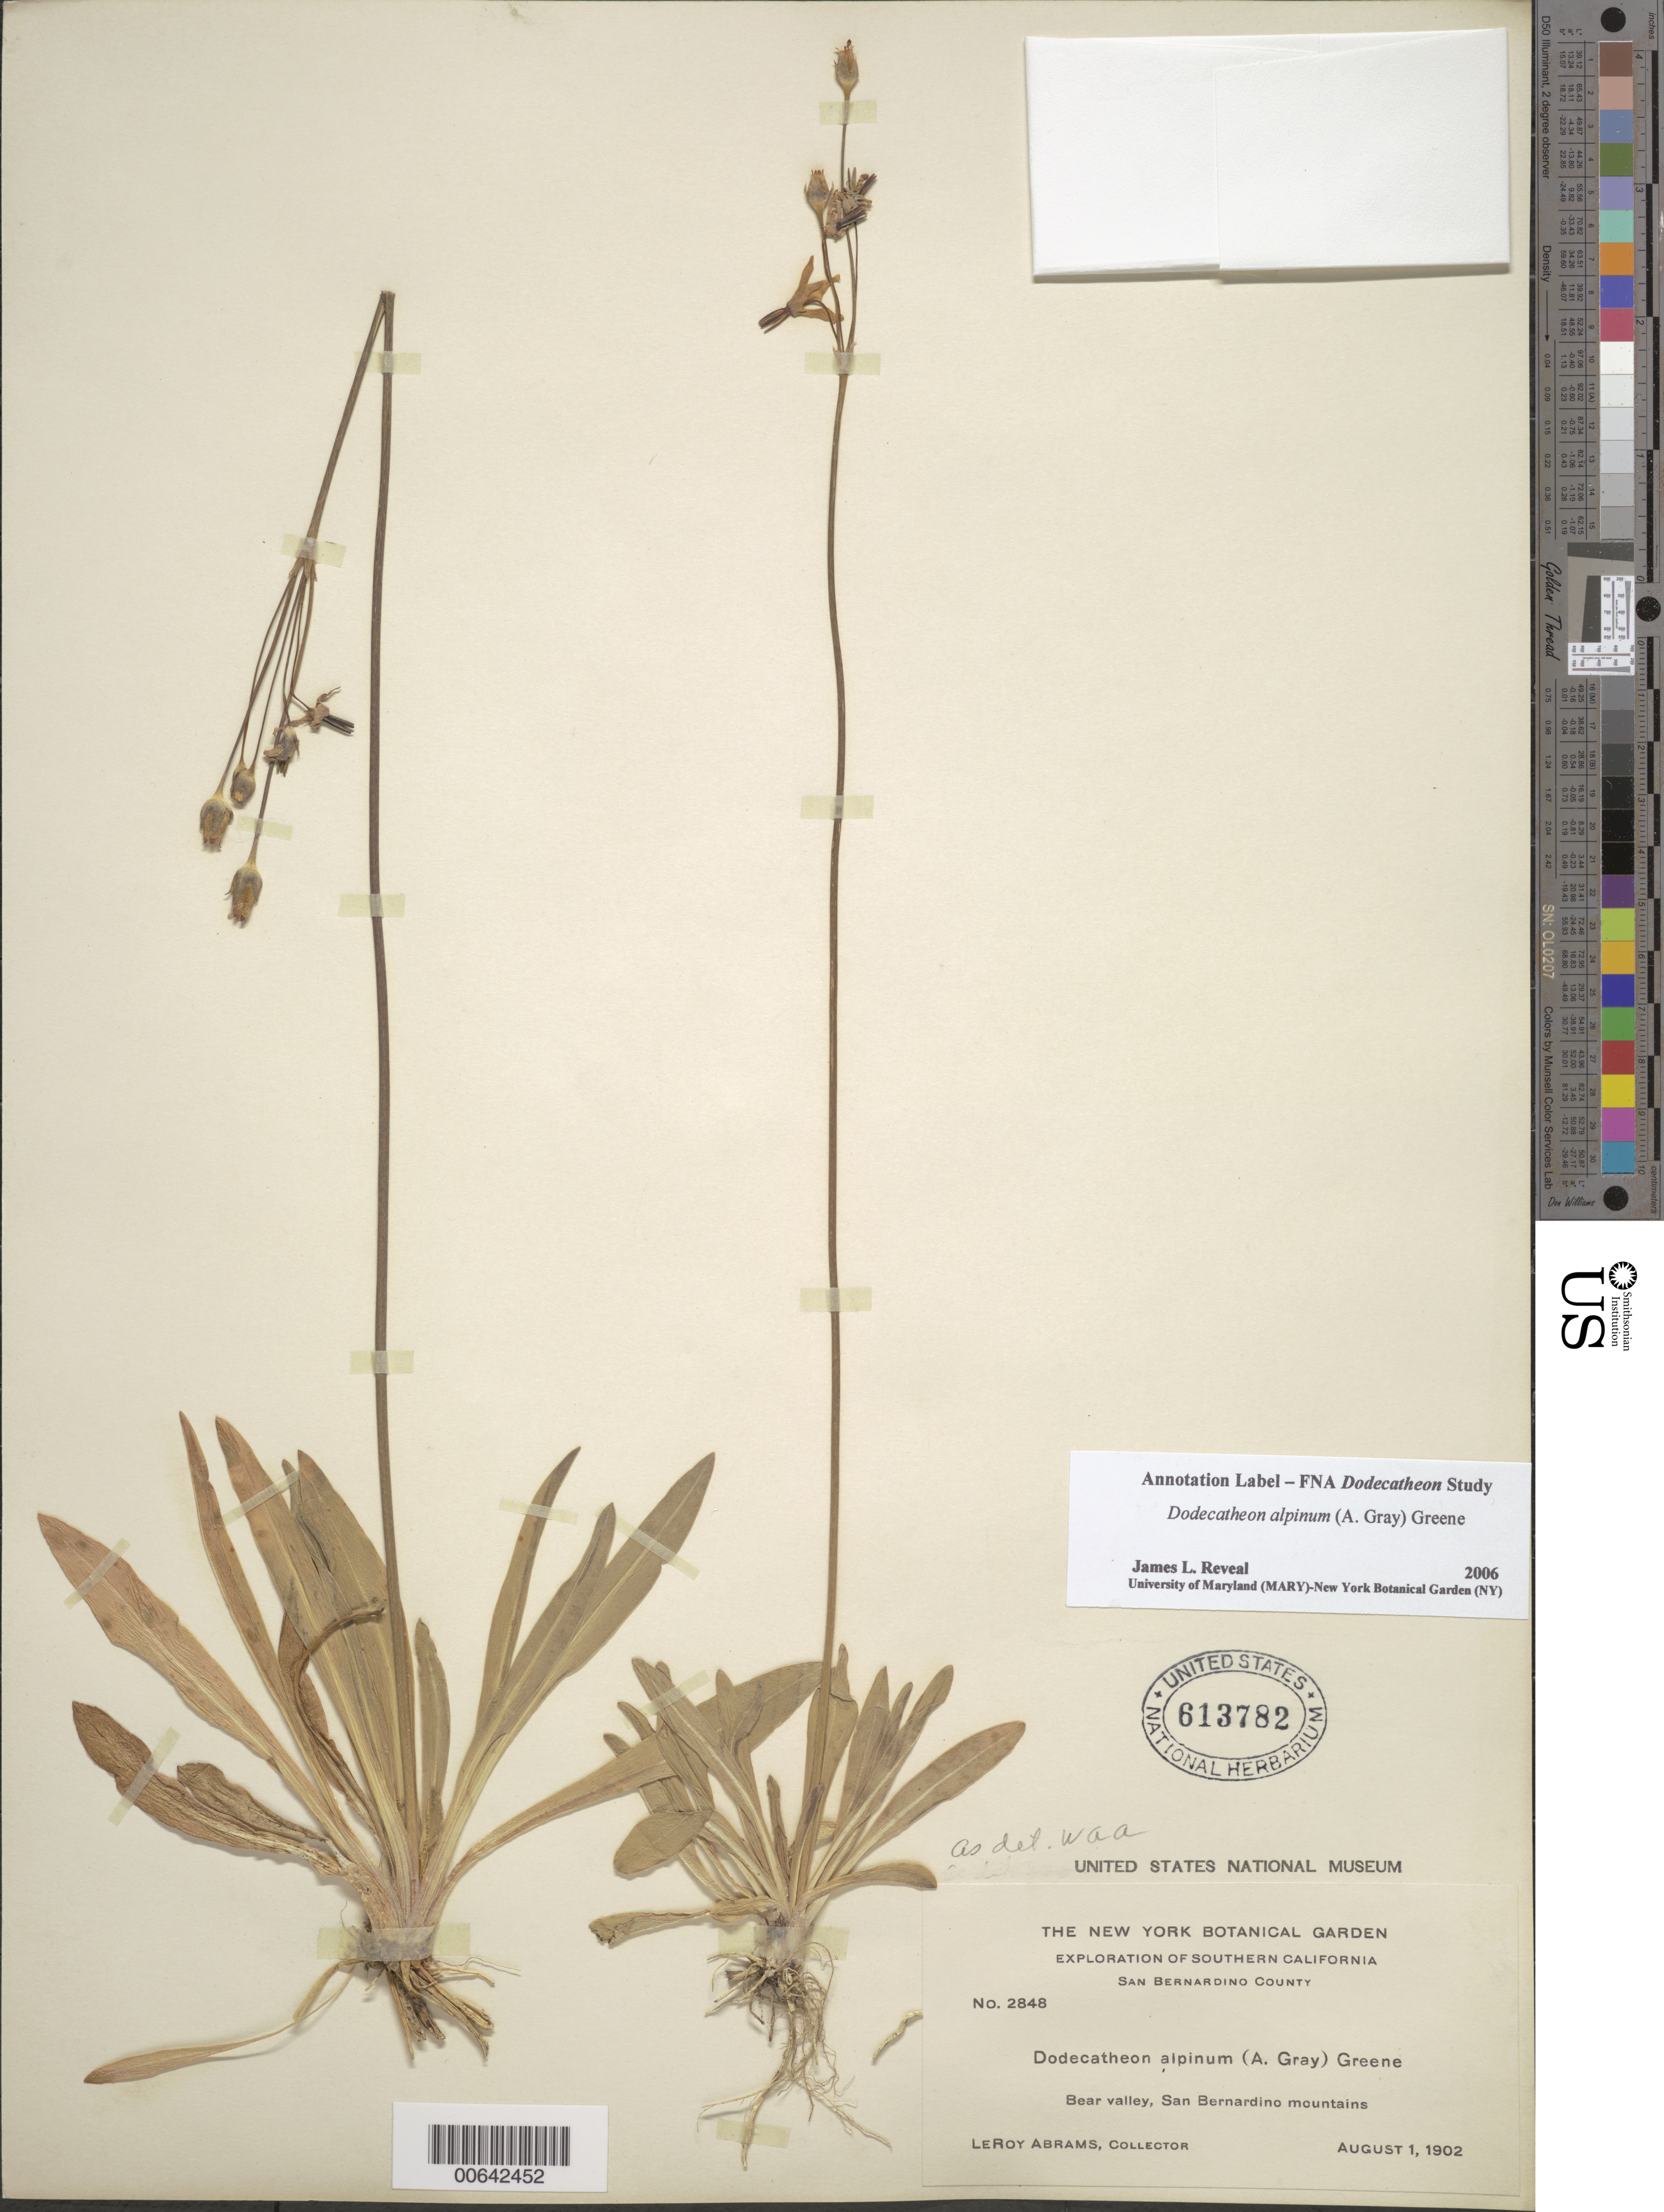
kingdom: Plantae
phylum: Tracheophyta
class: Magnoliopsida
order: Ericales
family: Primulaceae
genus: Dodecatheon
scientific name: Dodecatheon alpinum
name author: (A. Gray) Greene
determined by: Archer, W. A., (NA), United States National Arboretum, USDA/ARS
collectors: L. Abrams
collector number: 2848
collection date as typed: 01 Aug 1902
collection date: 1902-08-01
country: United States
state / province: California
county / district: San Bernardino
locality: Bear valley, San Bernardino mountains.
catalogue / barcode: US 613782